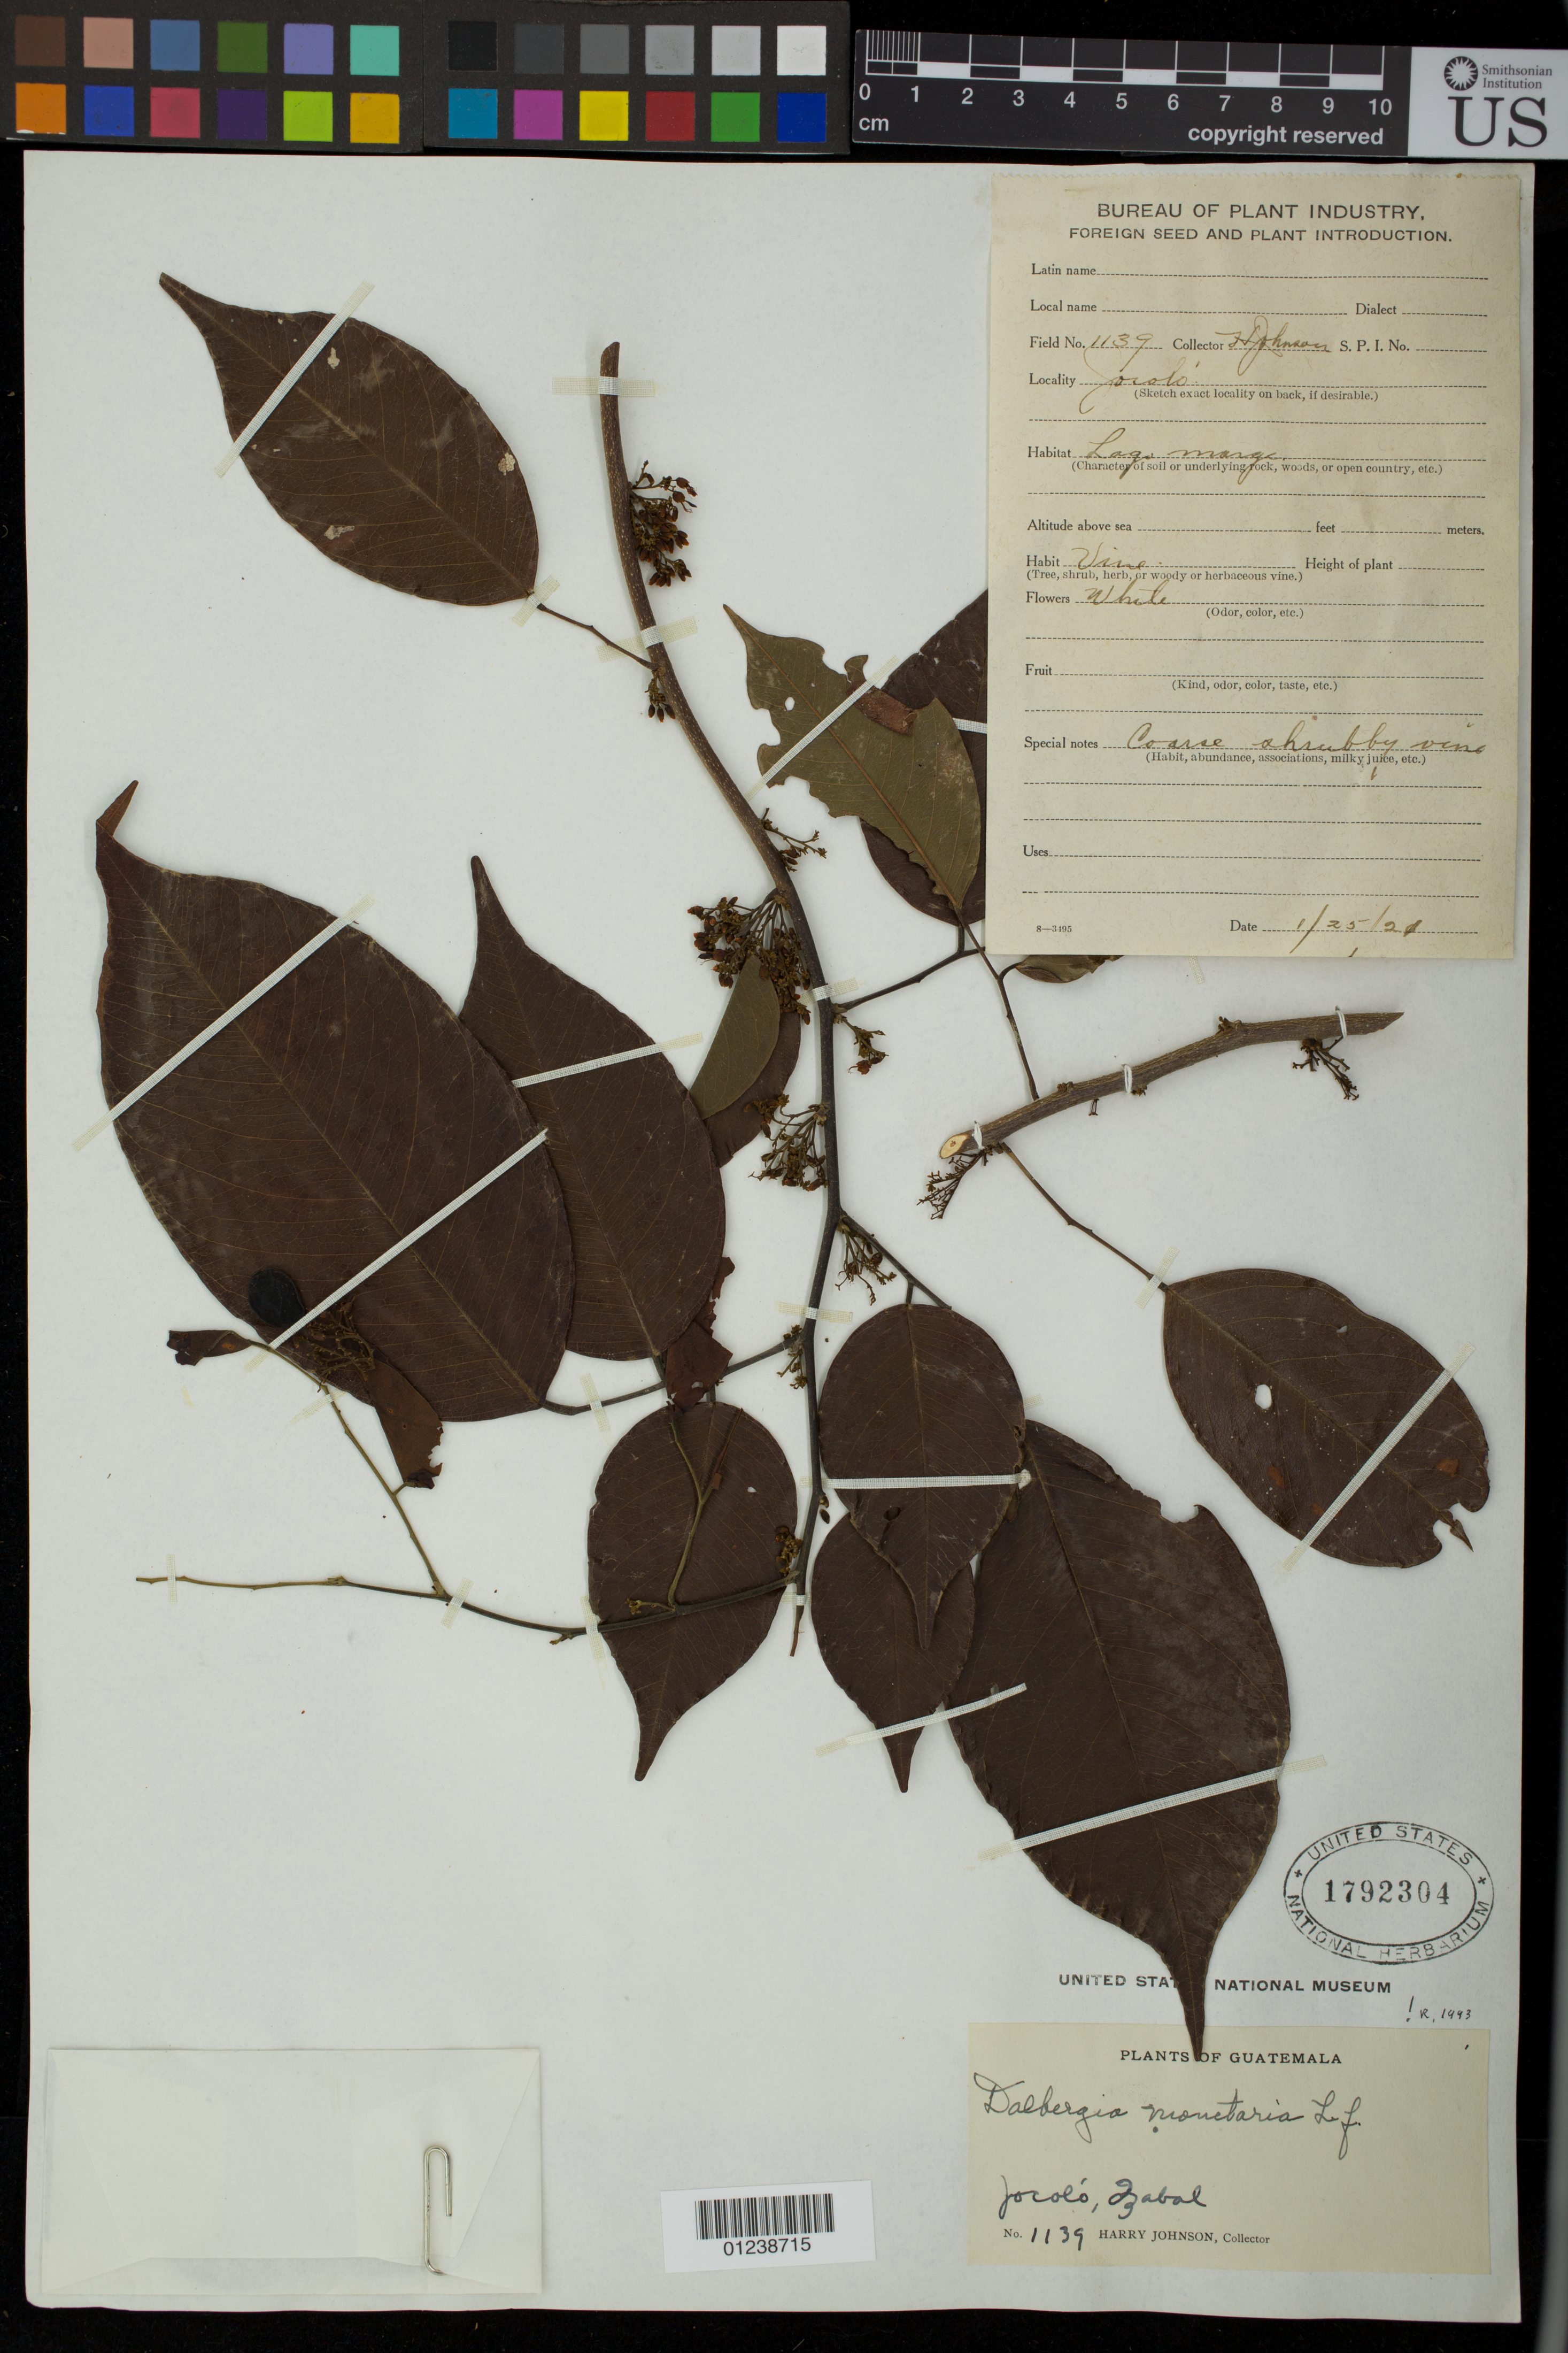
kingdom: Plantae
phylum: Tracheophyta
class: Magnoliopsida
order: Fabales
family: Fabaceae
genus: Dalbergia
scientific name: Dalbergia monetaria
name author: L. f.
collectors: H. Johnson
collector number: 1139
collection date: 1921-01-25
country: Guatemala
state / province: Izabal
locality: Jocolo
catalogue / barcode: US 1792304